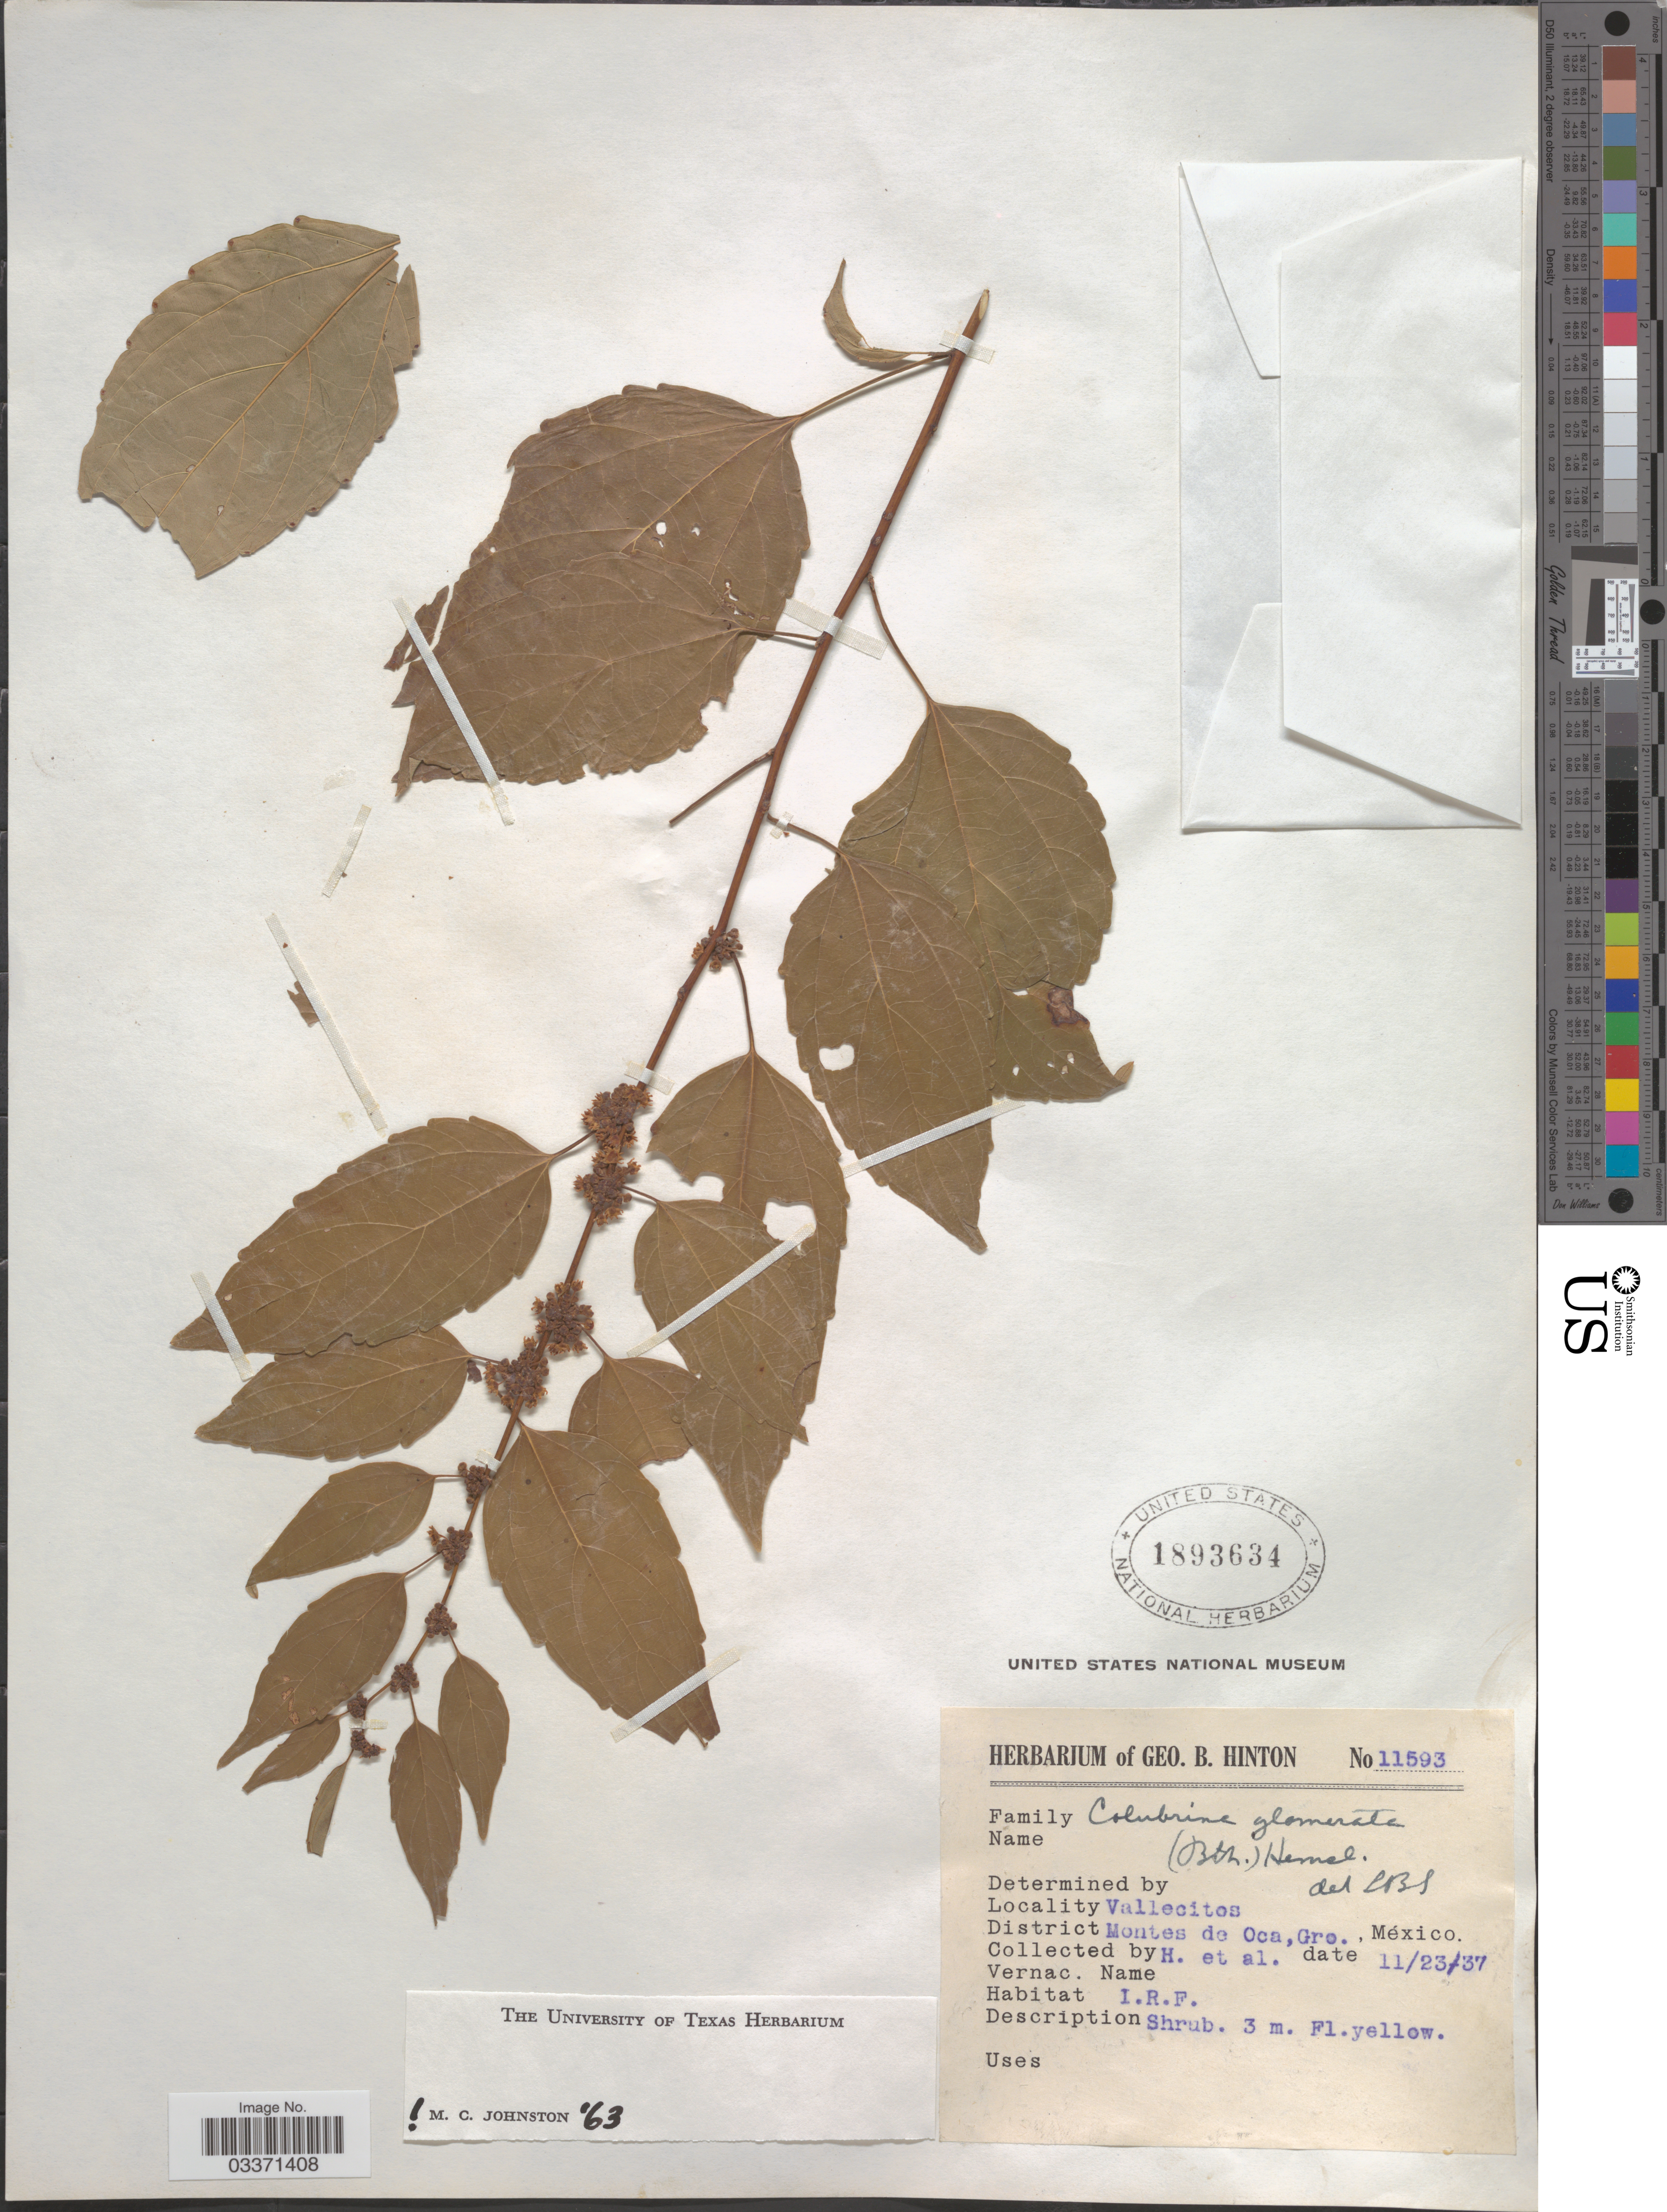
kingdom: Plantae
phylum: Tracheophyta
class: Magnoliopsida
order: Rosales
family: Rhamnaceae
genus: Colubrina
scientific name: Colubrina triflora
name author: Brongn. ex Sweet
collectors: G. B. Hinton & et al.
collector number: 11593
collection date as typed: Transcribed d/m/y: 23/11/37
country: Mexico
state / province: Guerrero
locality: Vallecitos. District Montes de Oca.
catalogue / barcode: US 1893634